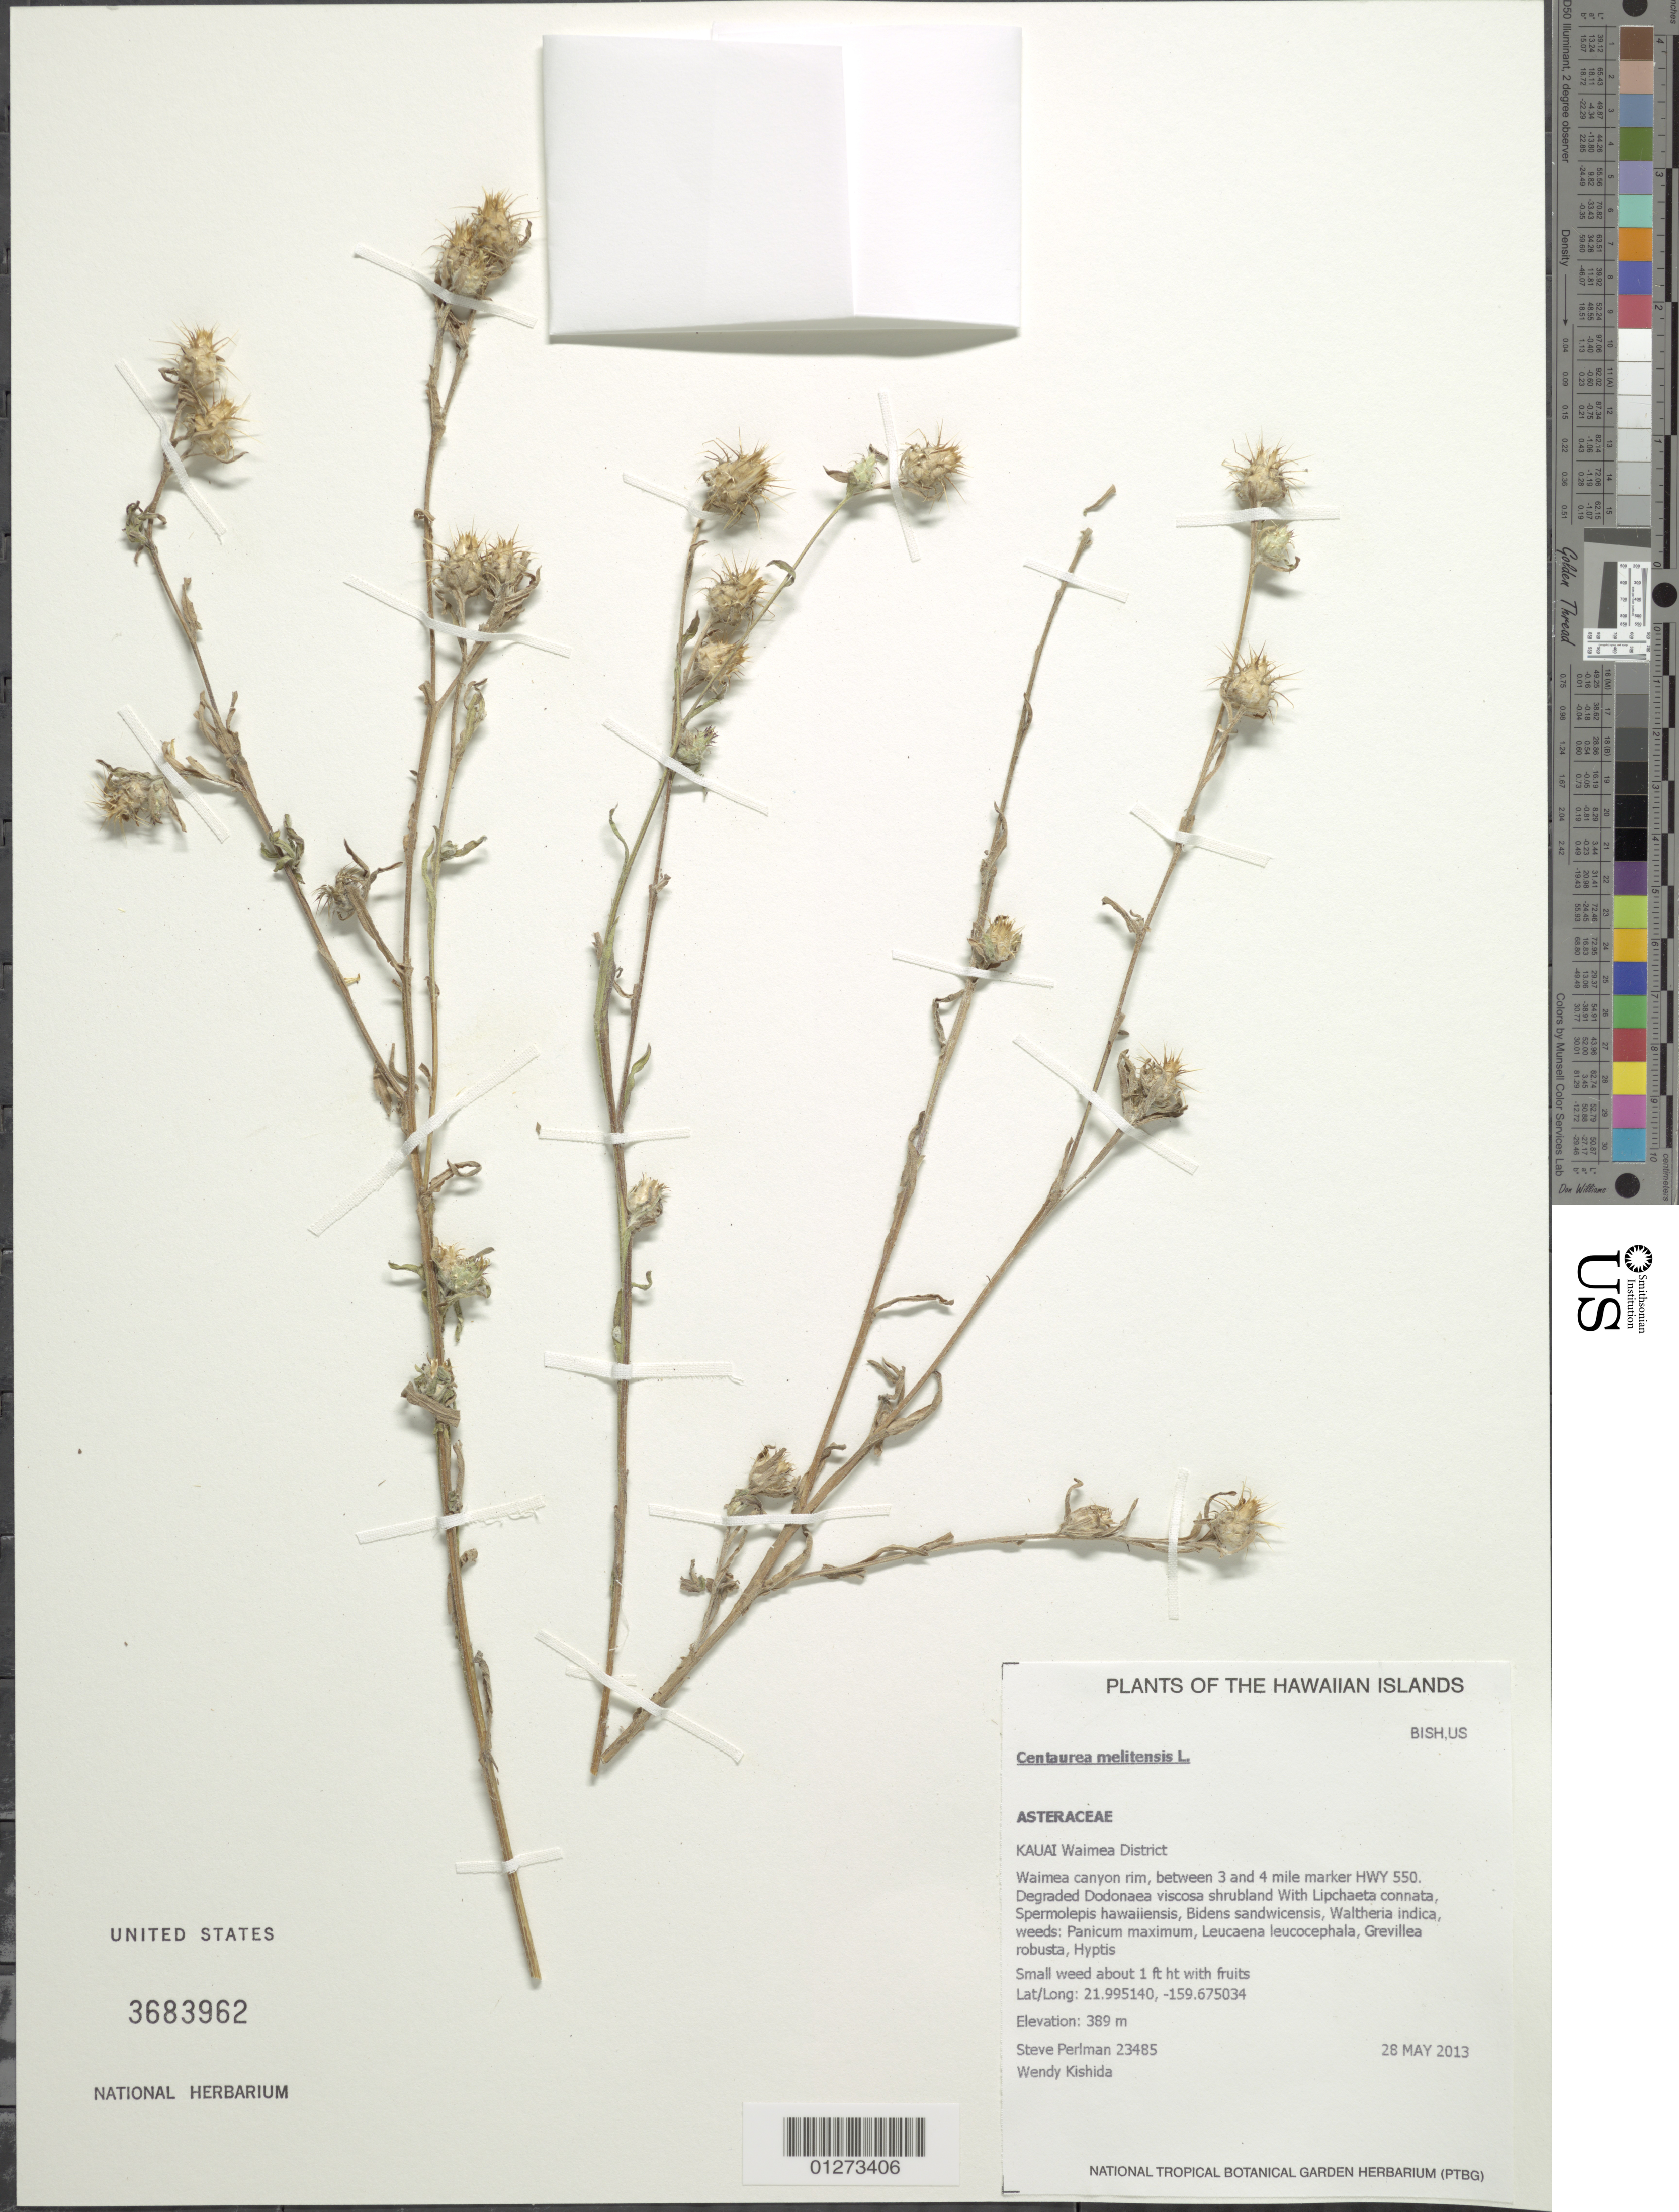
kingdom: Plantae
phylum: Tracheophyta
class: Magnoliopsida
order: Asterales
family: Asteraceae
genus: Centaurea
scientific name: Centaurea melitensis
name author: L.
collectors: S. P. Perlman & W. Kishida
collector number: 23485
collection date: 2013-05-28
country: United States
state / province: Hawaii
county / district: Kauai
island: Kaua'i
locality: Waimea District, Waimea Canyon Rim, between 3 and 4 mile marker Hwy 550.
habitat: Shrubland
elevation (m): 389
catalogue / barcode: US 3683962